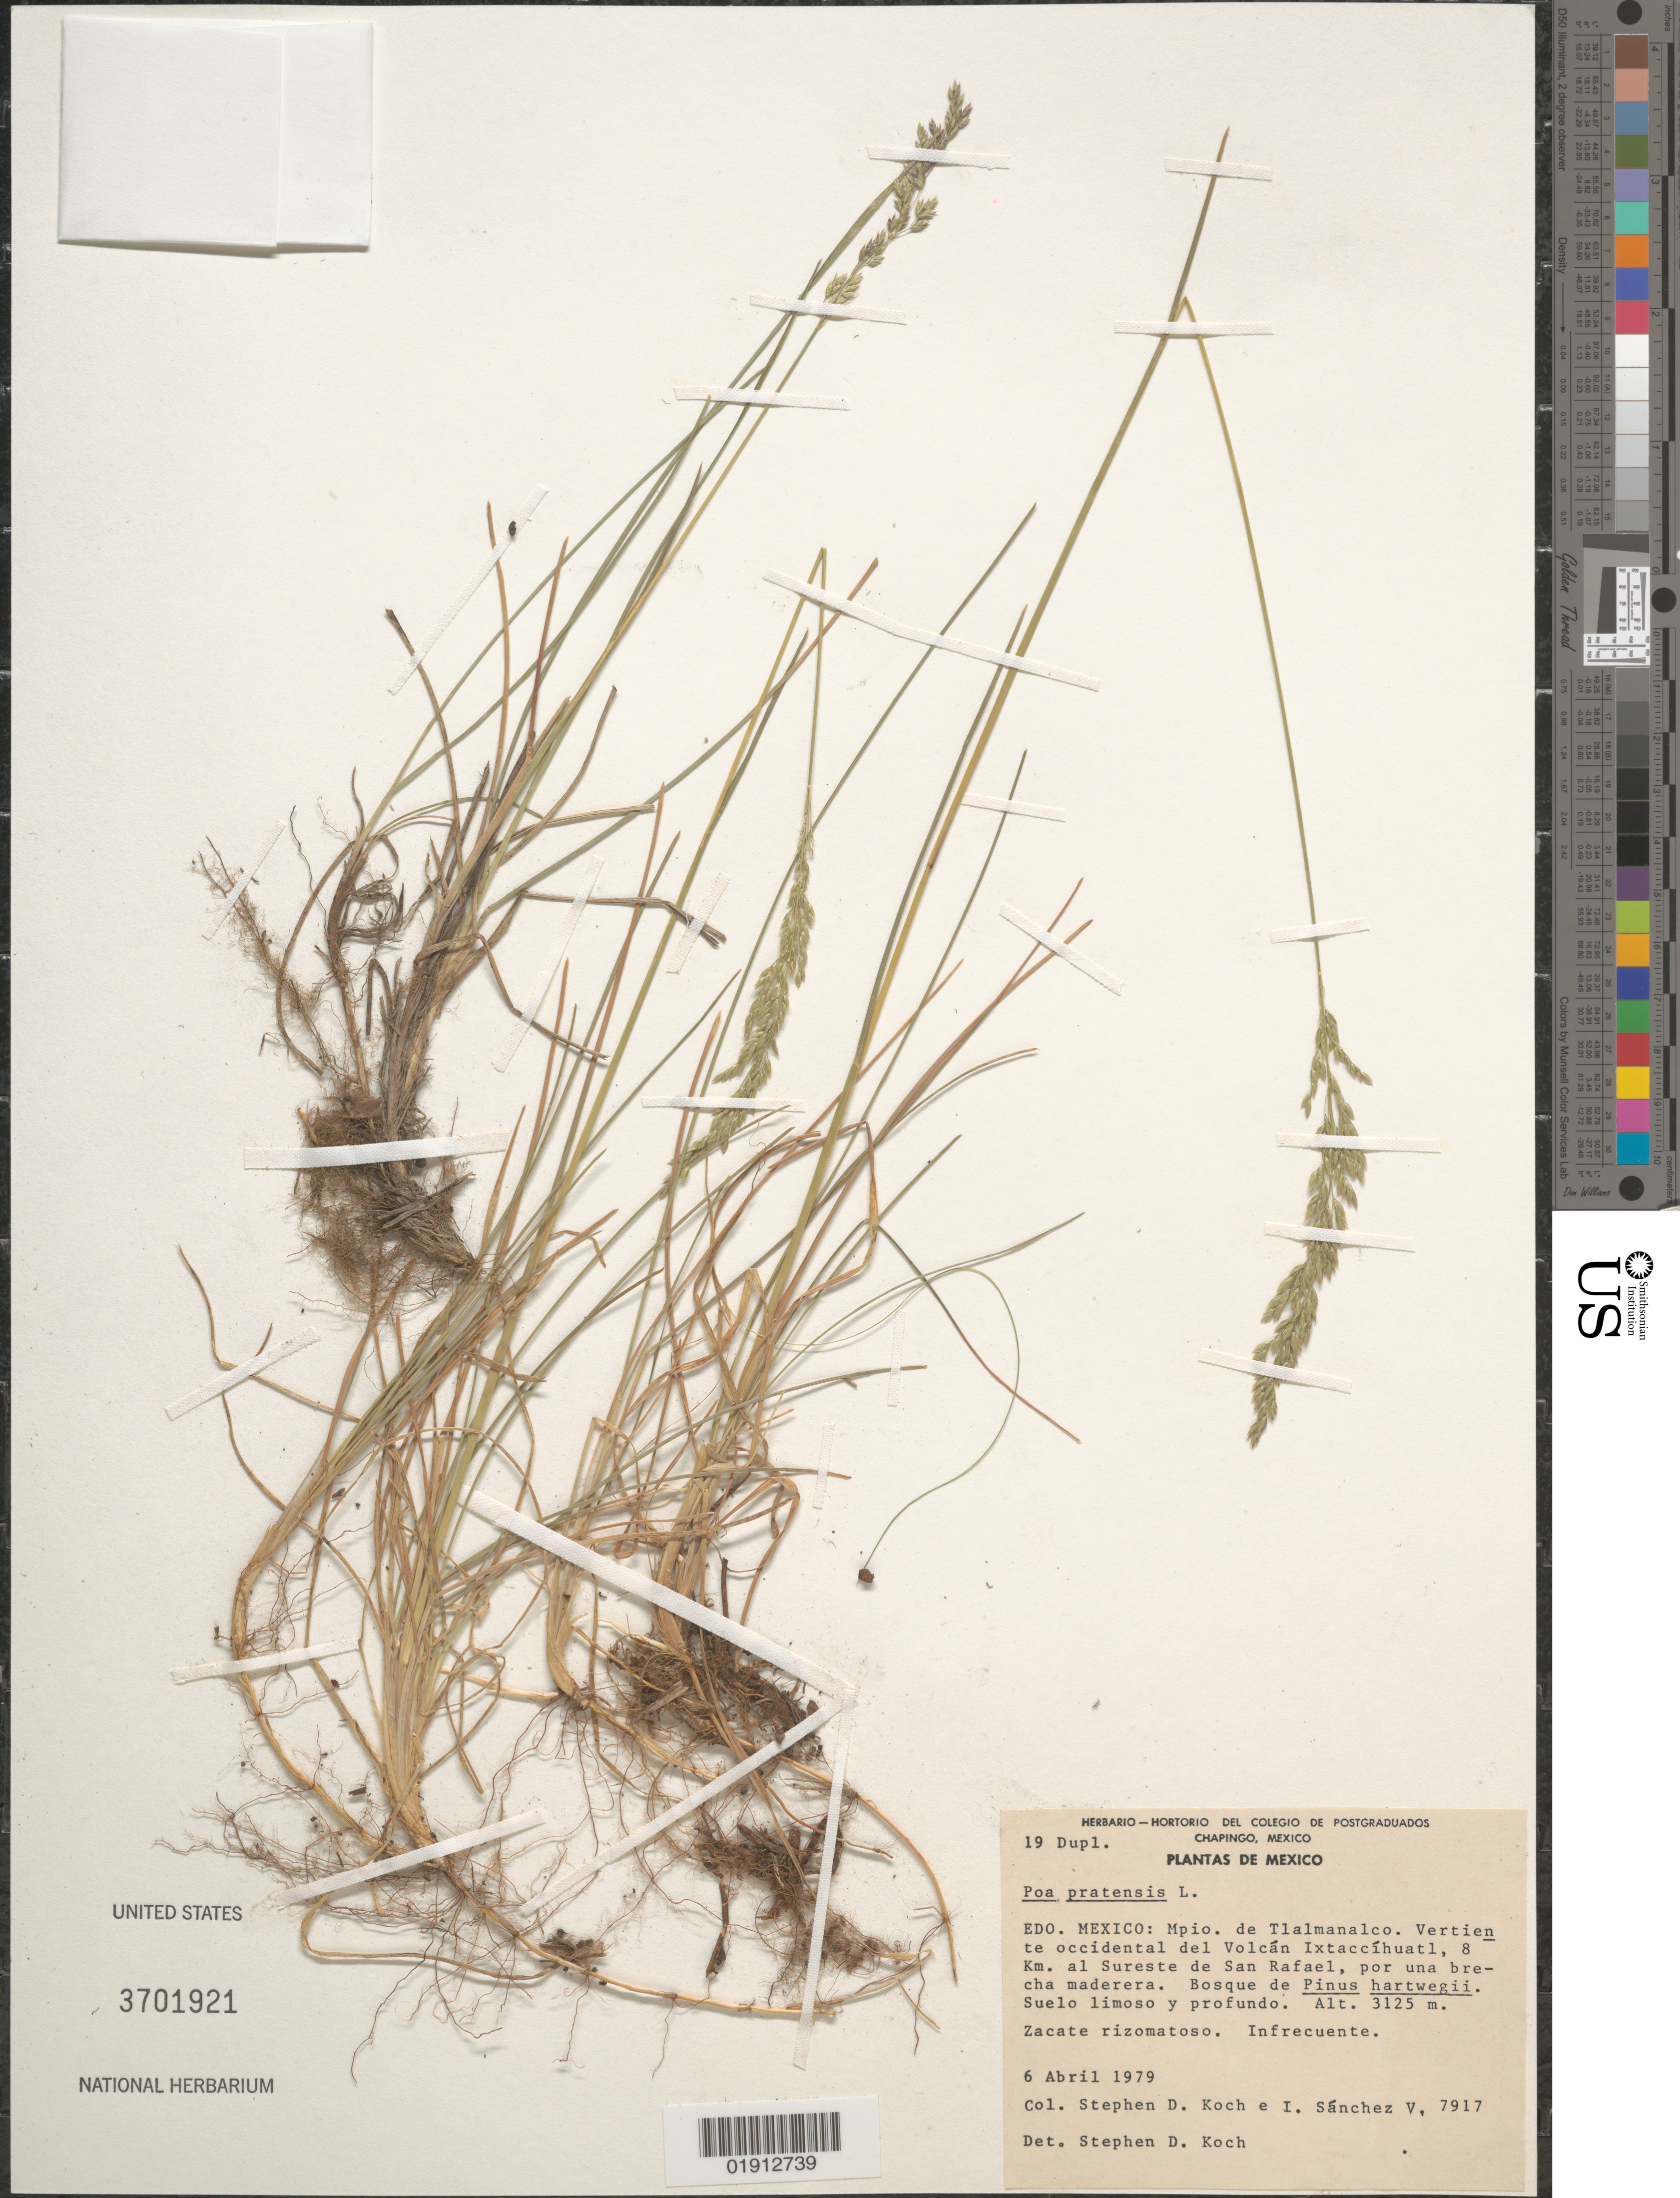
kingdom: Plantae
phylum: Tracheophyta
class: Liliopsida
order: Poales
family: Poaceae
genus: Poa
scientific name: Poa pratensis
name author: L.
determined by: Koch, S. D.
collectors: S. D. Koch & I. Sánchez-Vega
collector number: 7917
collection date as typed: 6 Abril 1979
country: Mexico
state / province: México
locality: EDO. Mexico: Mpio. de Tlalmanalco. Vertiente occidental del Volcan Ixtaccihuatl, 8 km. al Sureste de San Rafael, por una brecha maderera.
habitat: Bosque de Pinus hartwegii. Suelo limoso y profundo.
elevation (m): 3125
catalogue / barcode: US 3701921